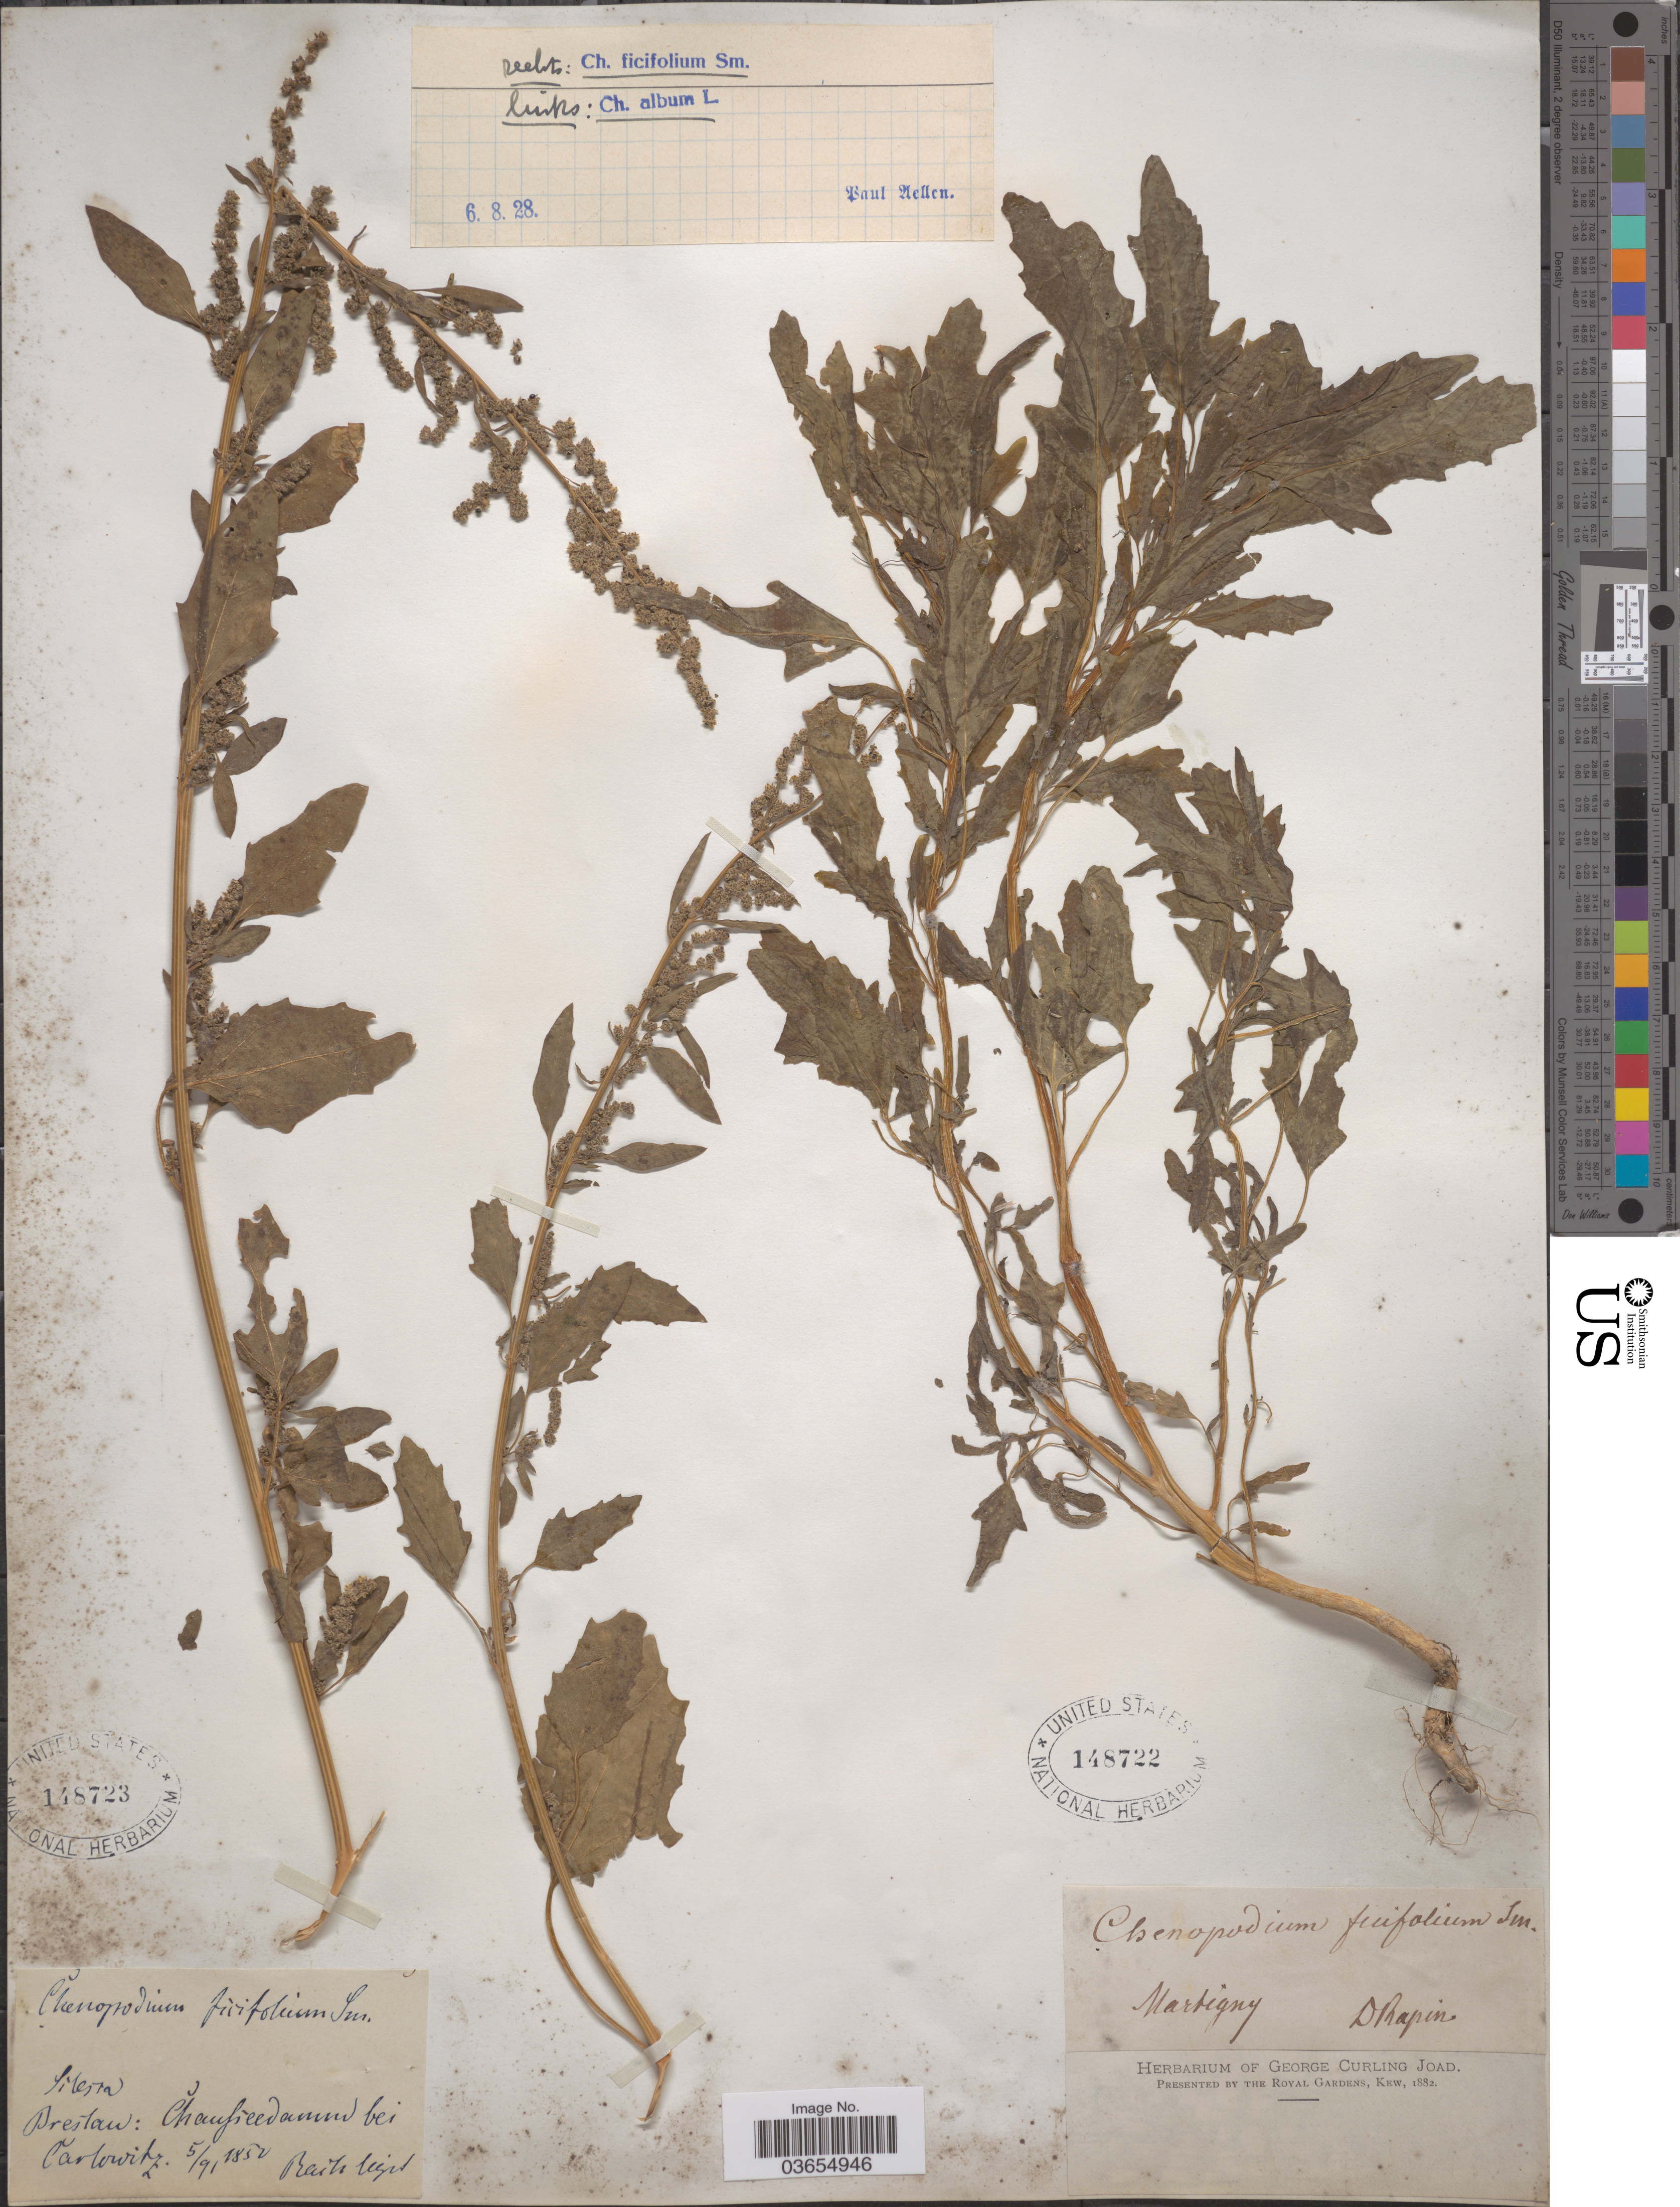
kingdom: Plantae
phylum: Tracheophyta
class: Magnoliopsida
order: Caryophyllales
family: Amaranthaceae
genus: Chenopodium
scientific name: Chenopodium ficifolium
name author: Sm.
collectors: -- Reitz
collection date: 1850-09-05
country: Poland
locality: Silesia. Breslau: Chausseedamm bei Carlowitz.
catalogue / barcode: US 148723